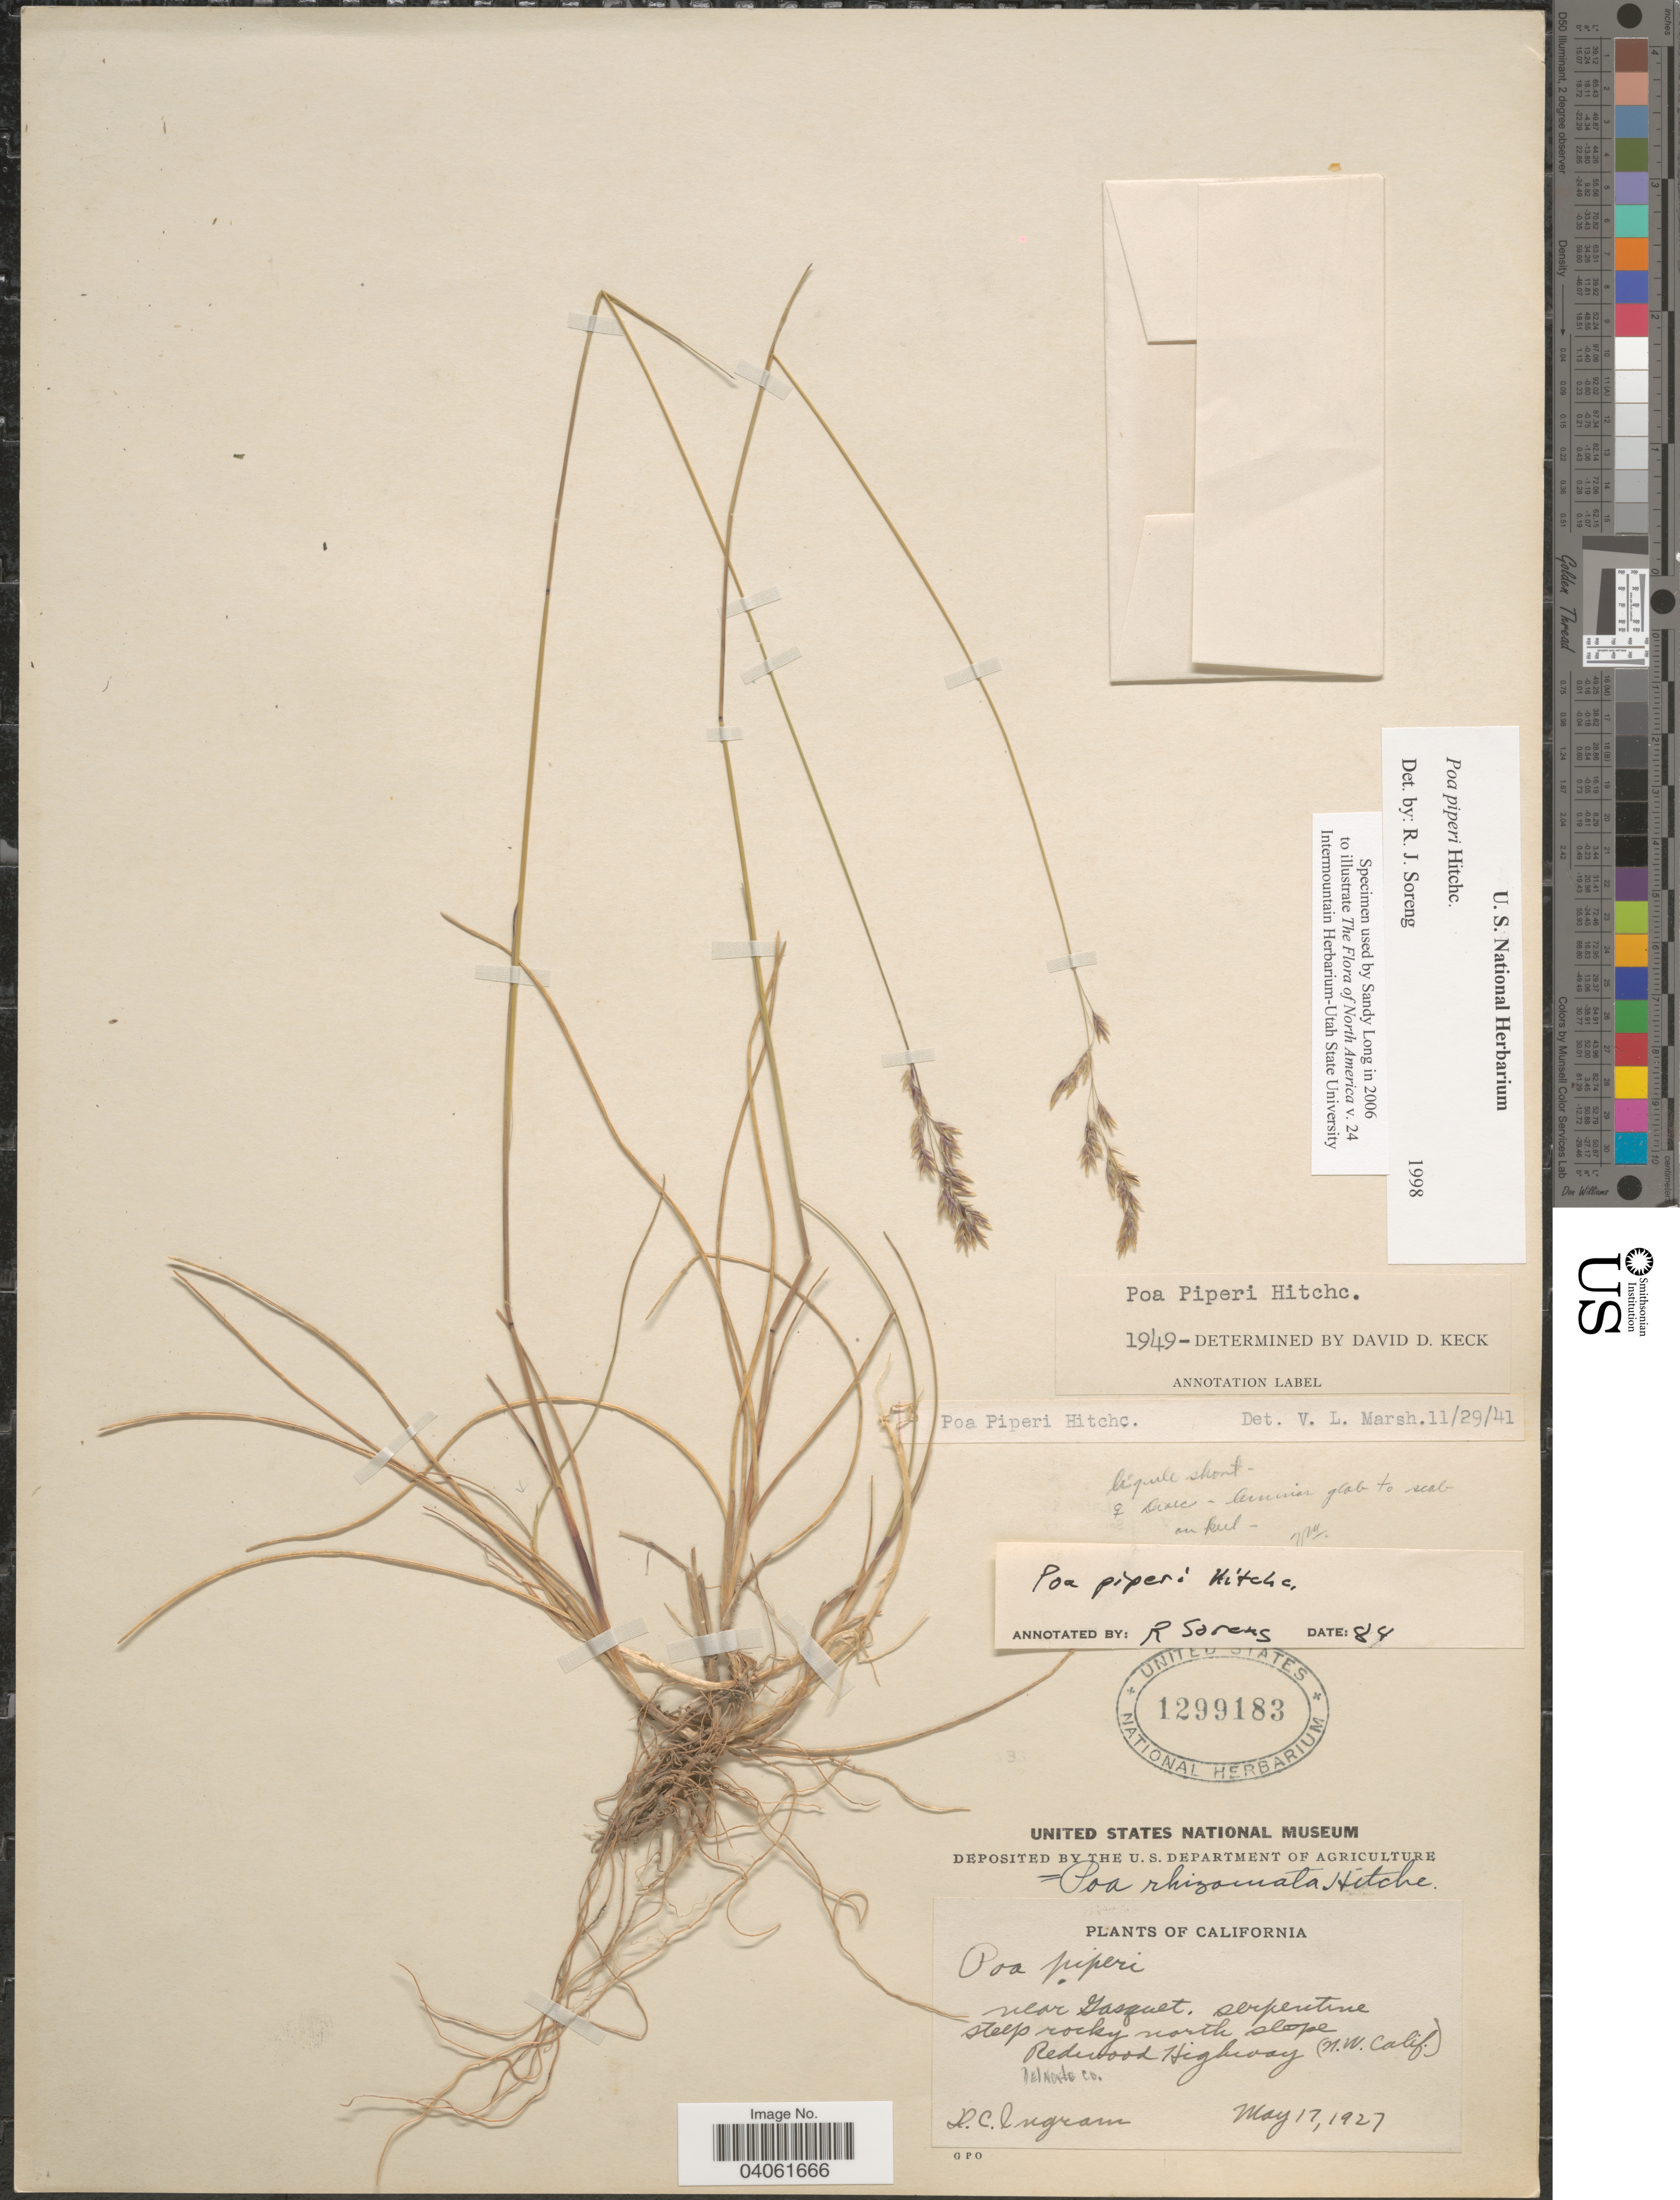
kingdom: Plantae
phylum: Tracheophyta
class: Liliopsida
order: Poales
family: Poaceae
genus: Poa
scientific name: Poa piperi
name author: Hitchc.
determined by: Marsh, Vernon L.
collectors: D. C. Ingram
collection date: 1927-05-17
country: United States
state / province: California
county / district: Del Norte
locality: Near Gasquet, serpentine steep rocky north slope, Redwood Highway (N. W. Calif.) Del Norte Co.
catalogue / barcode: US 1299183